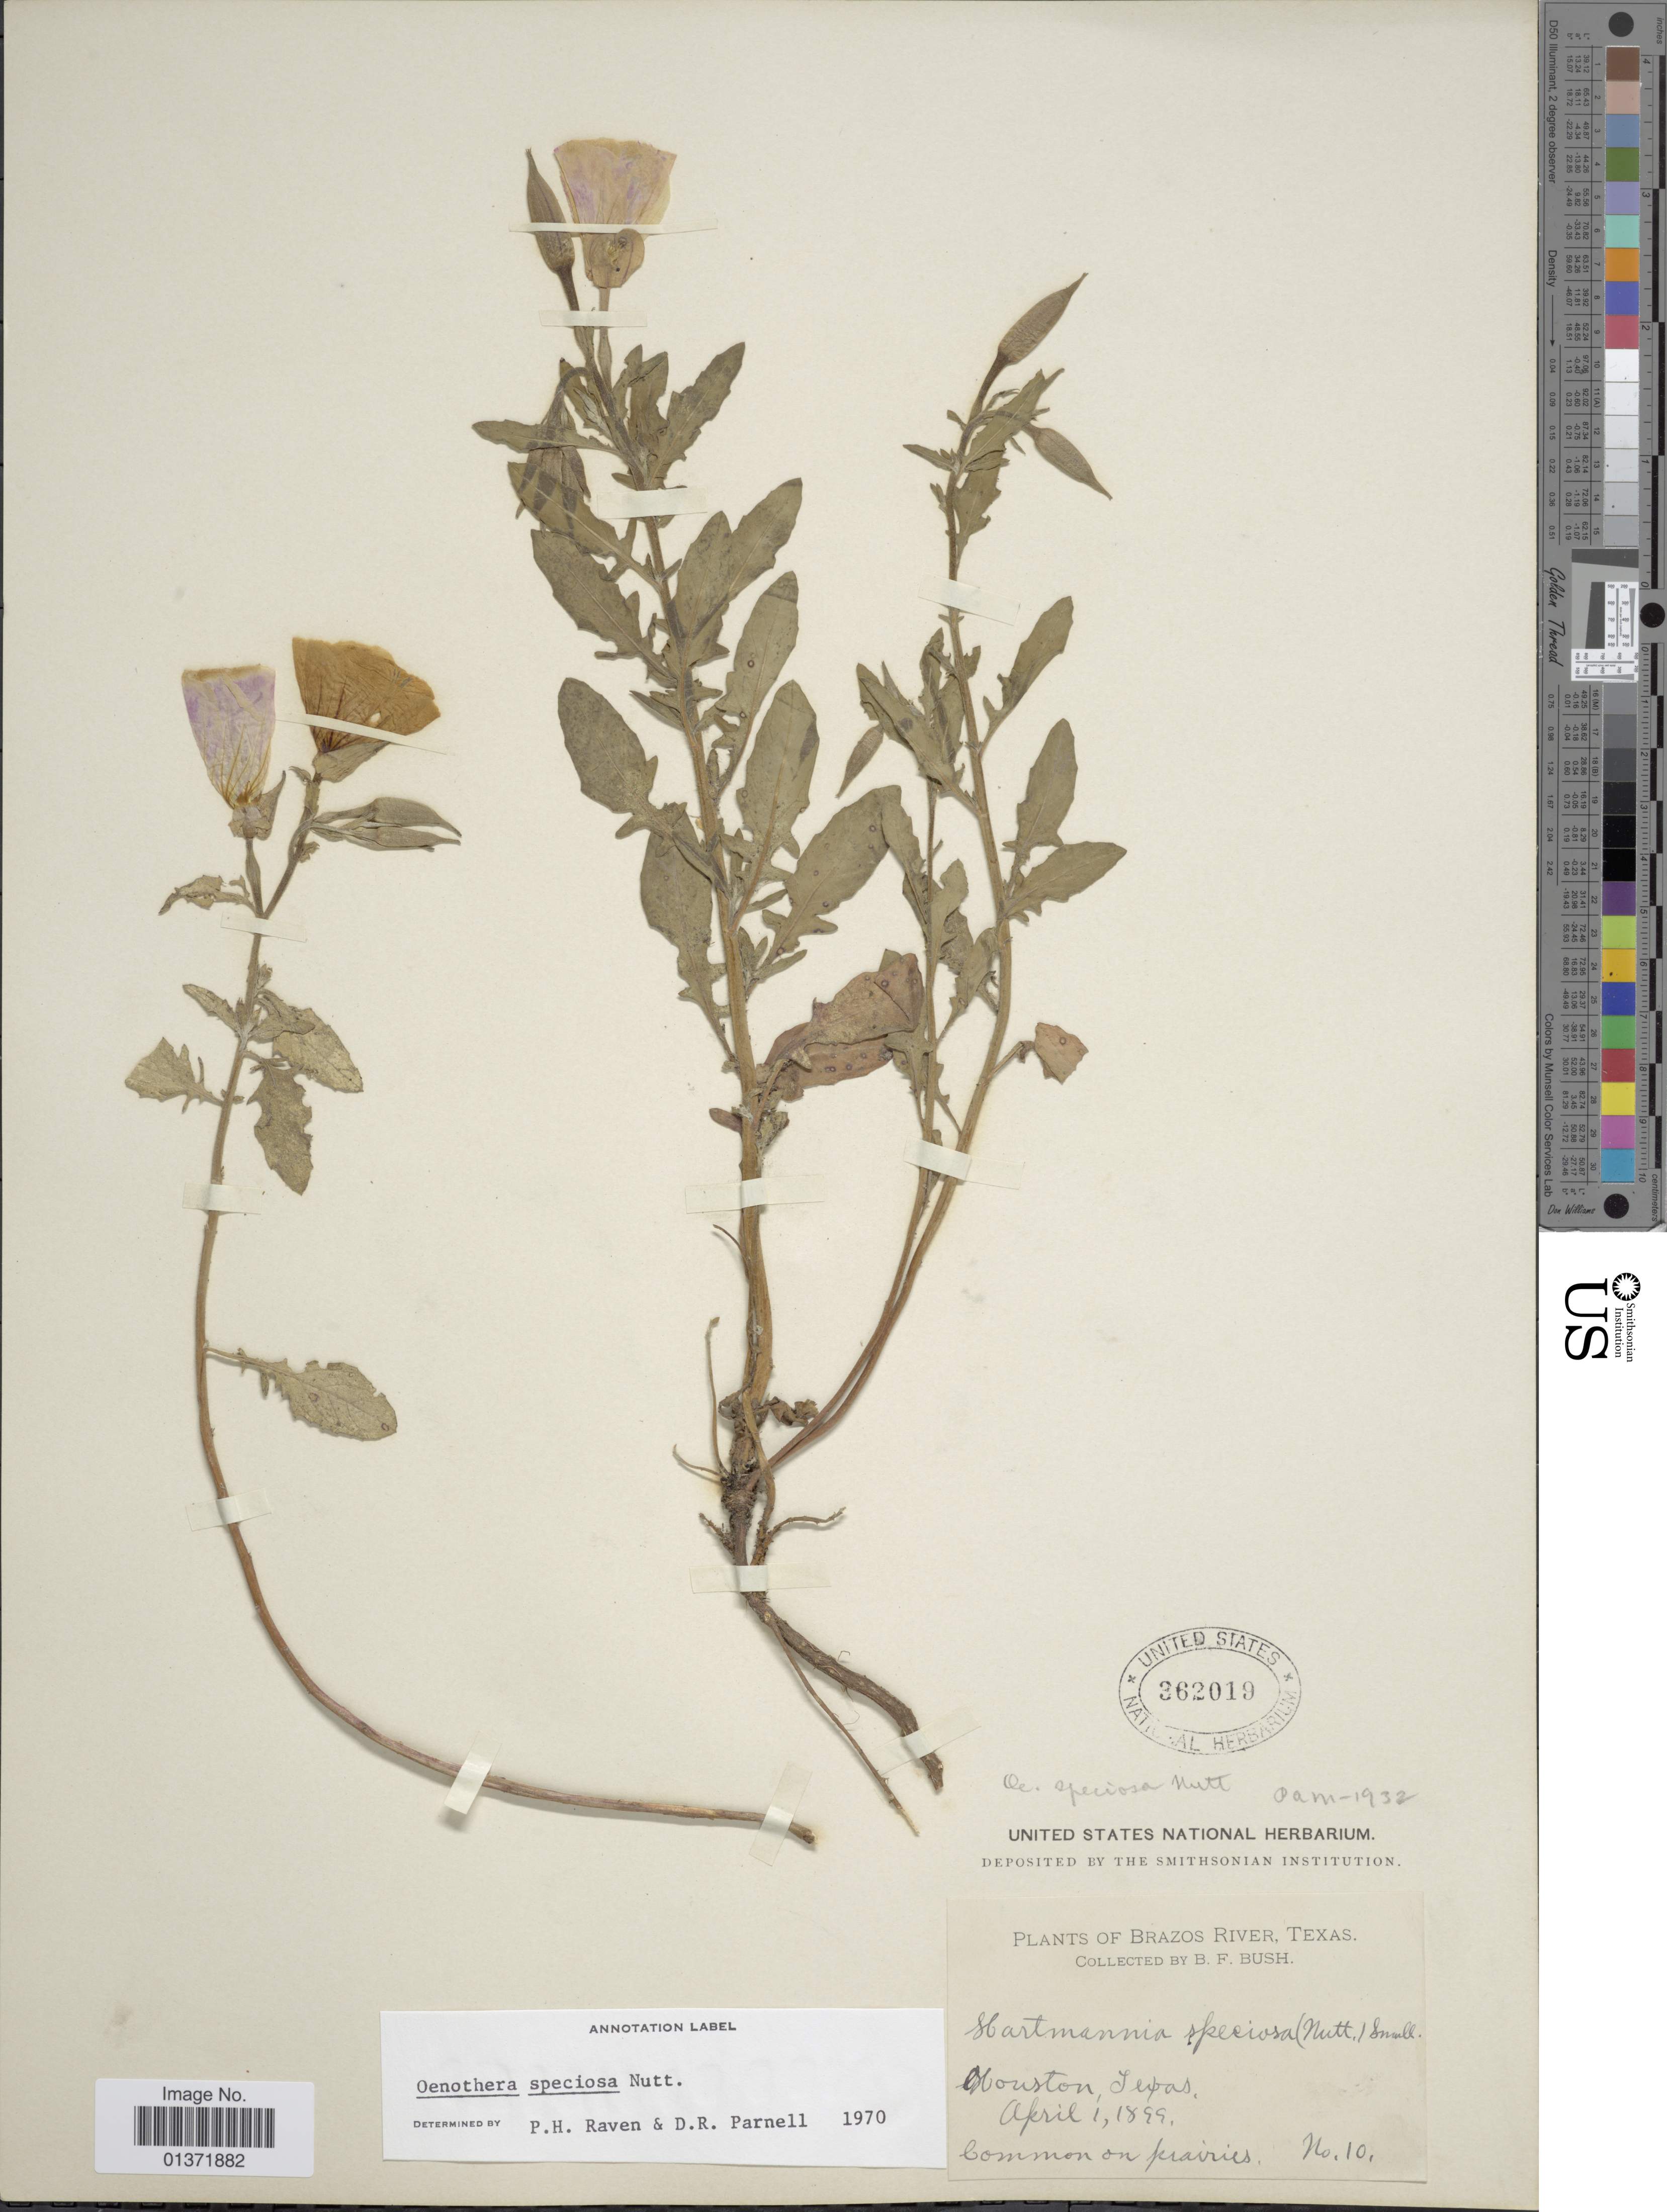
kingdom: Plantae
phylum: Tracheophyta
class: Magnoliopsida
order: Myrtales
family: Onagraceae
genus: Oenothera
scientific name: Oenothera speciosa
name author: Nutt.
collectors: B. F. Bush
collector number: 10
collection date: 1899-04-01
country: United States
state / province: Texas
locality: Houston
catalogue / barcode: US 362019